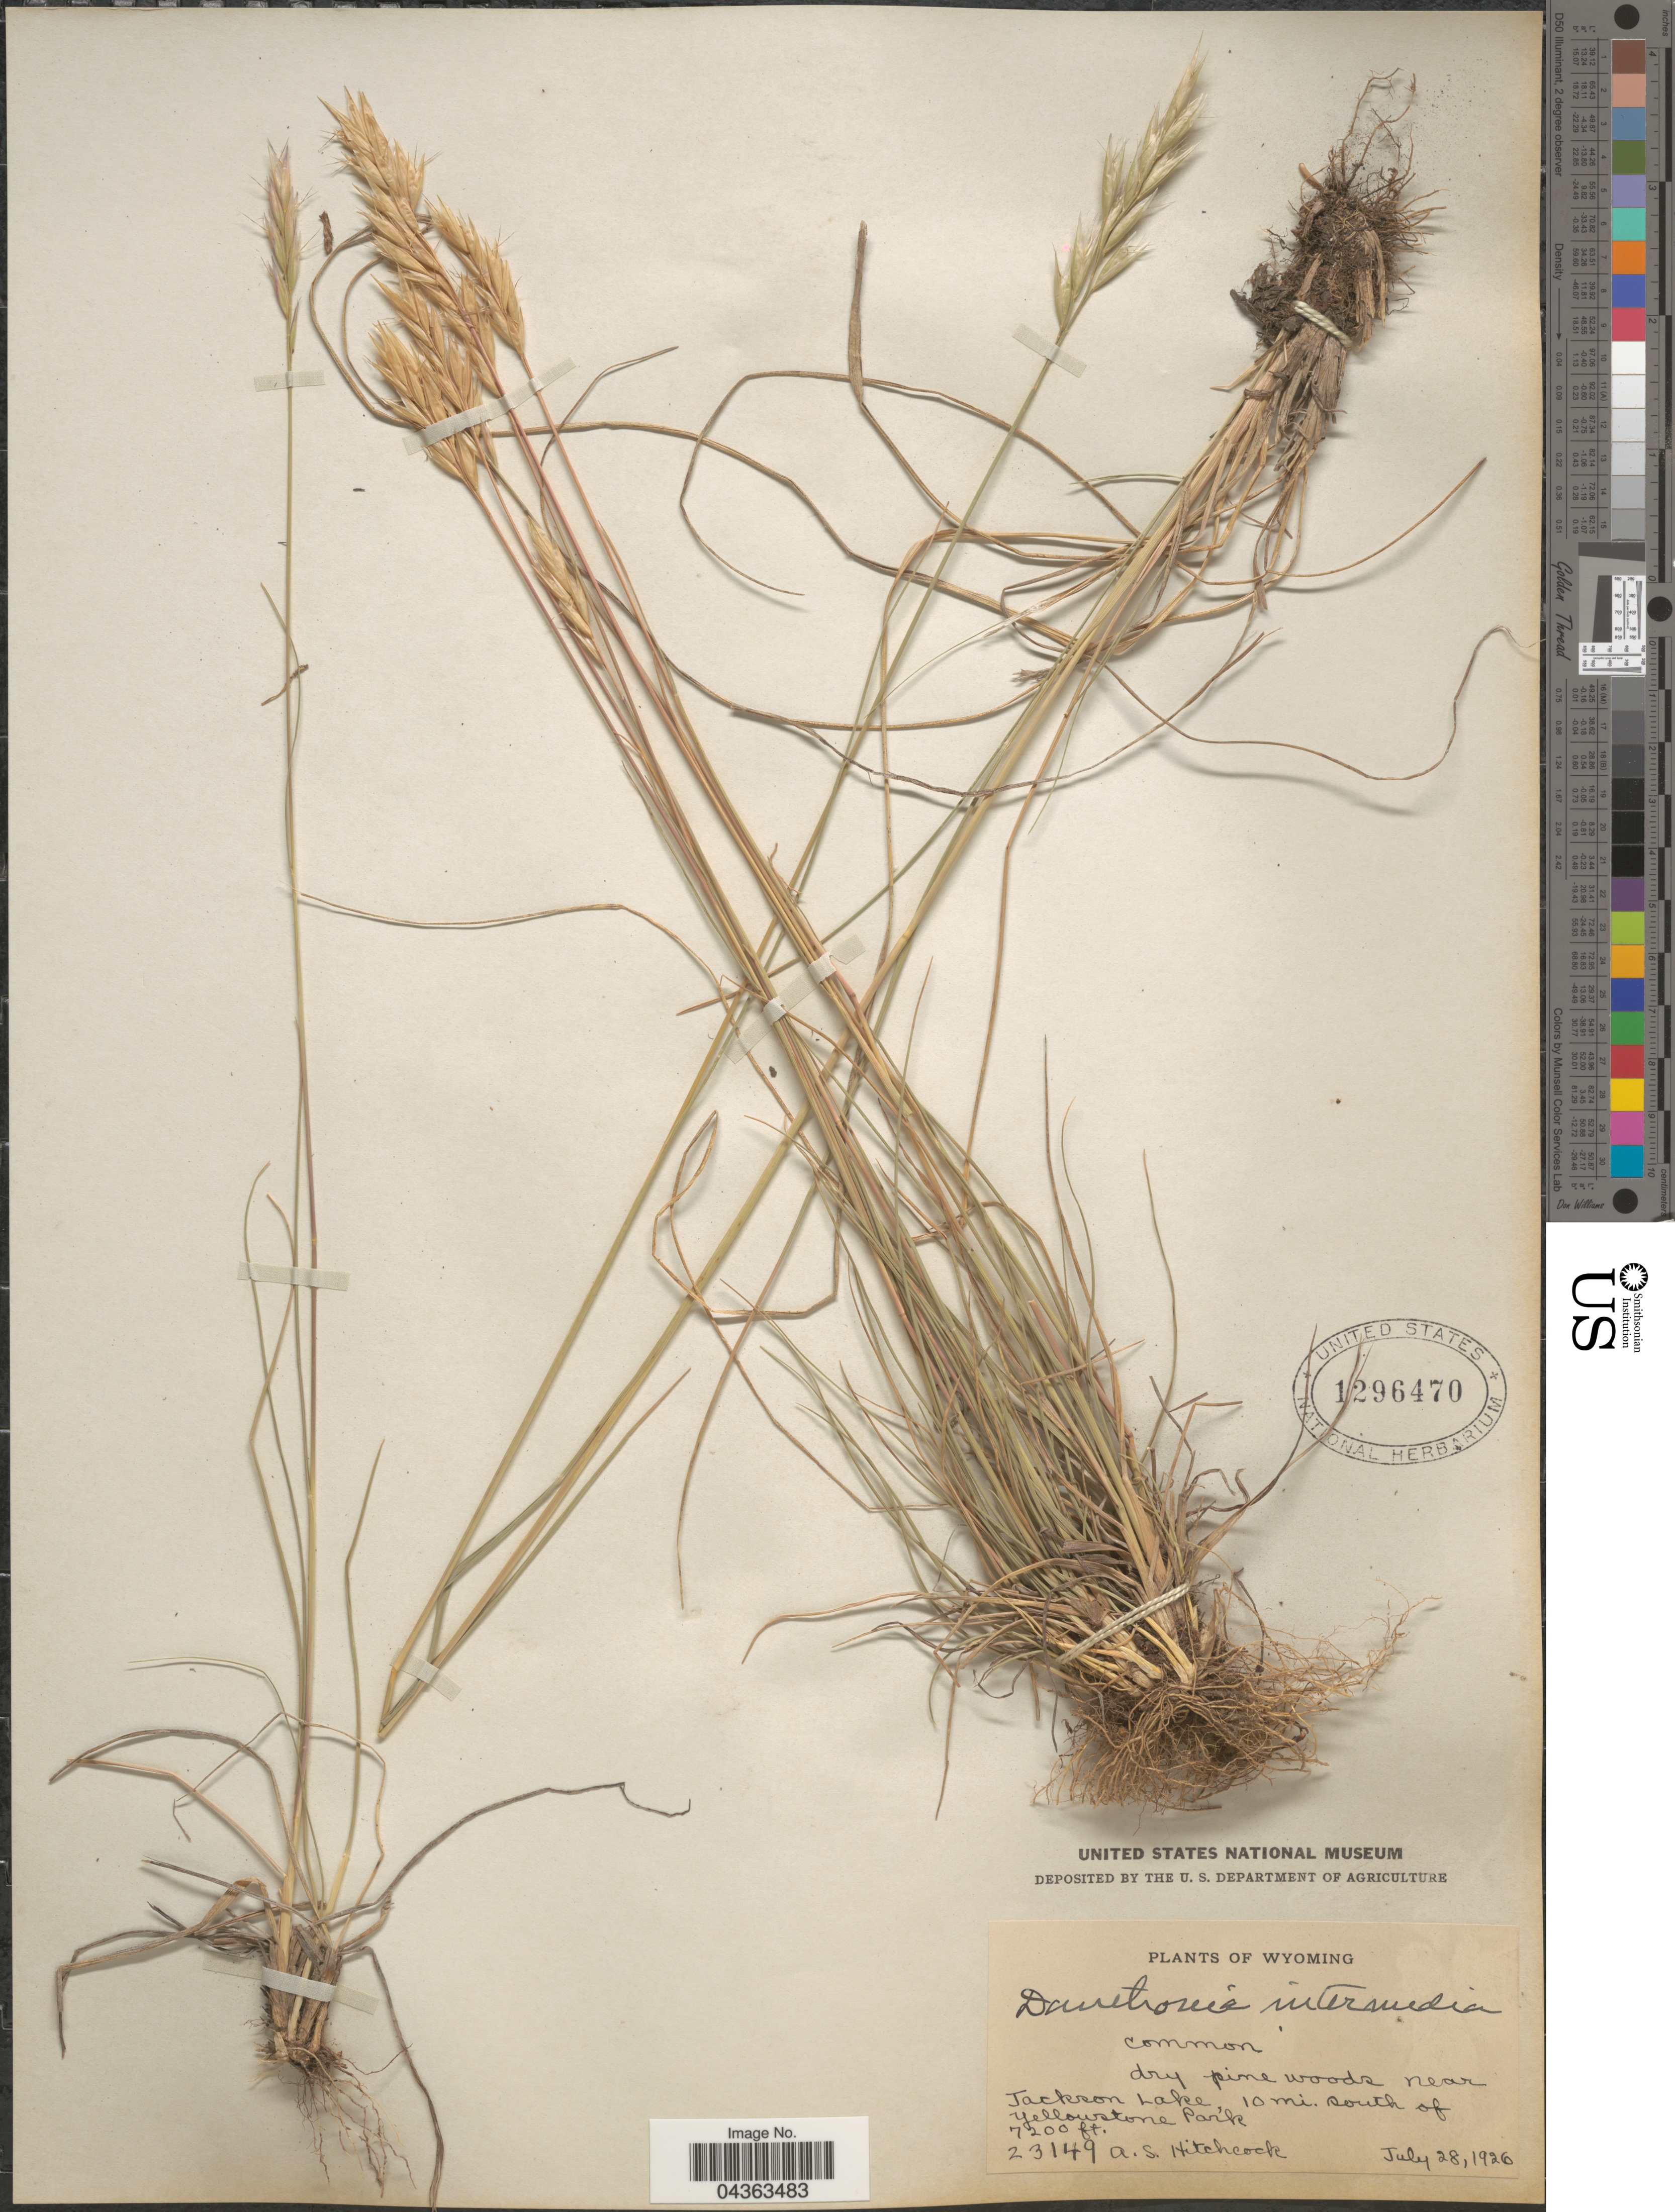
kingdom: Plantae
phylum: Tracheophyta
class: Liliopsida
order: Poales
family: Poaceae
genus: Danthonia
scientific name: Danthonia intermedia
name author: Vasey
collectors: A. S. Hitchcock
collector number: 23149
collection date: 1926-07-28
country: United States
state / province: Wyoming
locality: Dry pine woods near Jackson Lake, 10 mi. south of Yellowstone Park.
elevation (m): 2195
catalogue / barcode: US 1296470